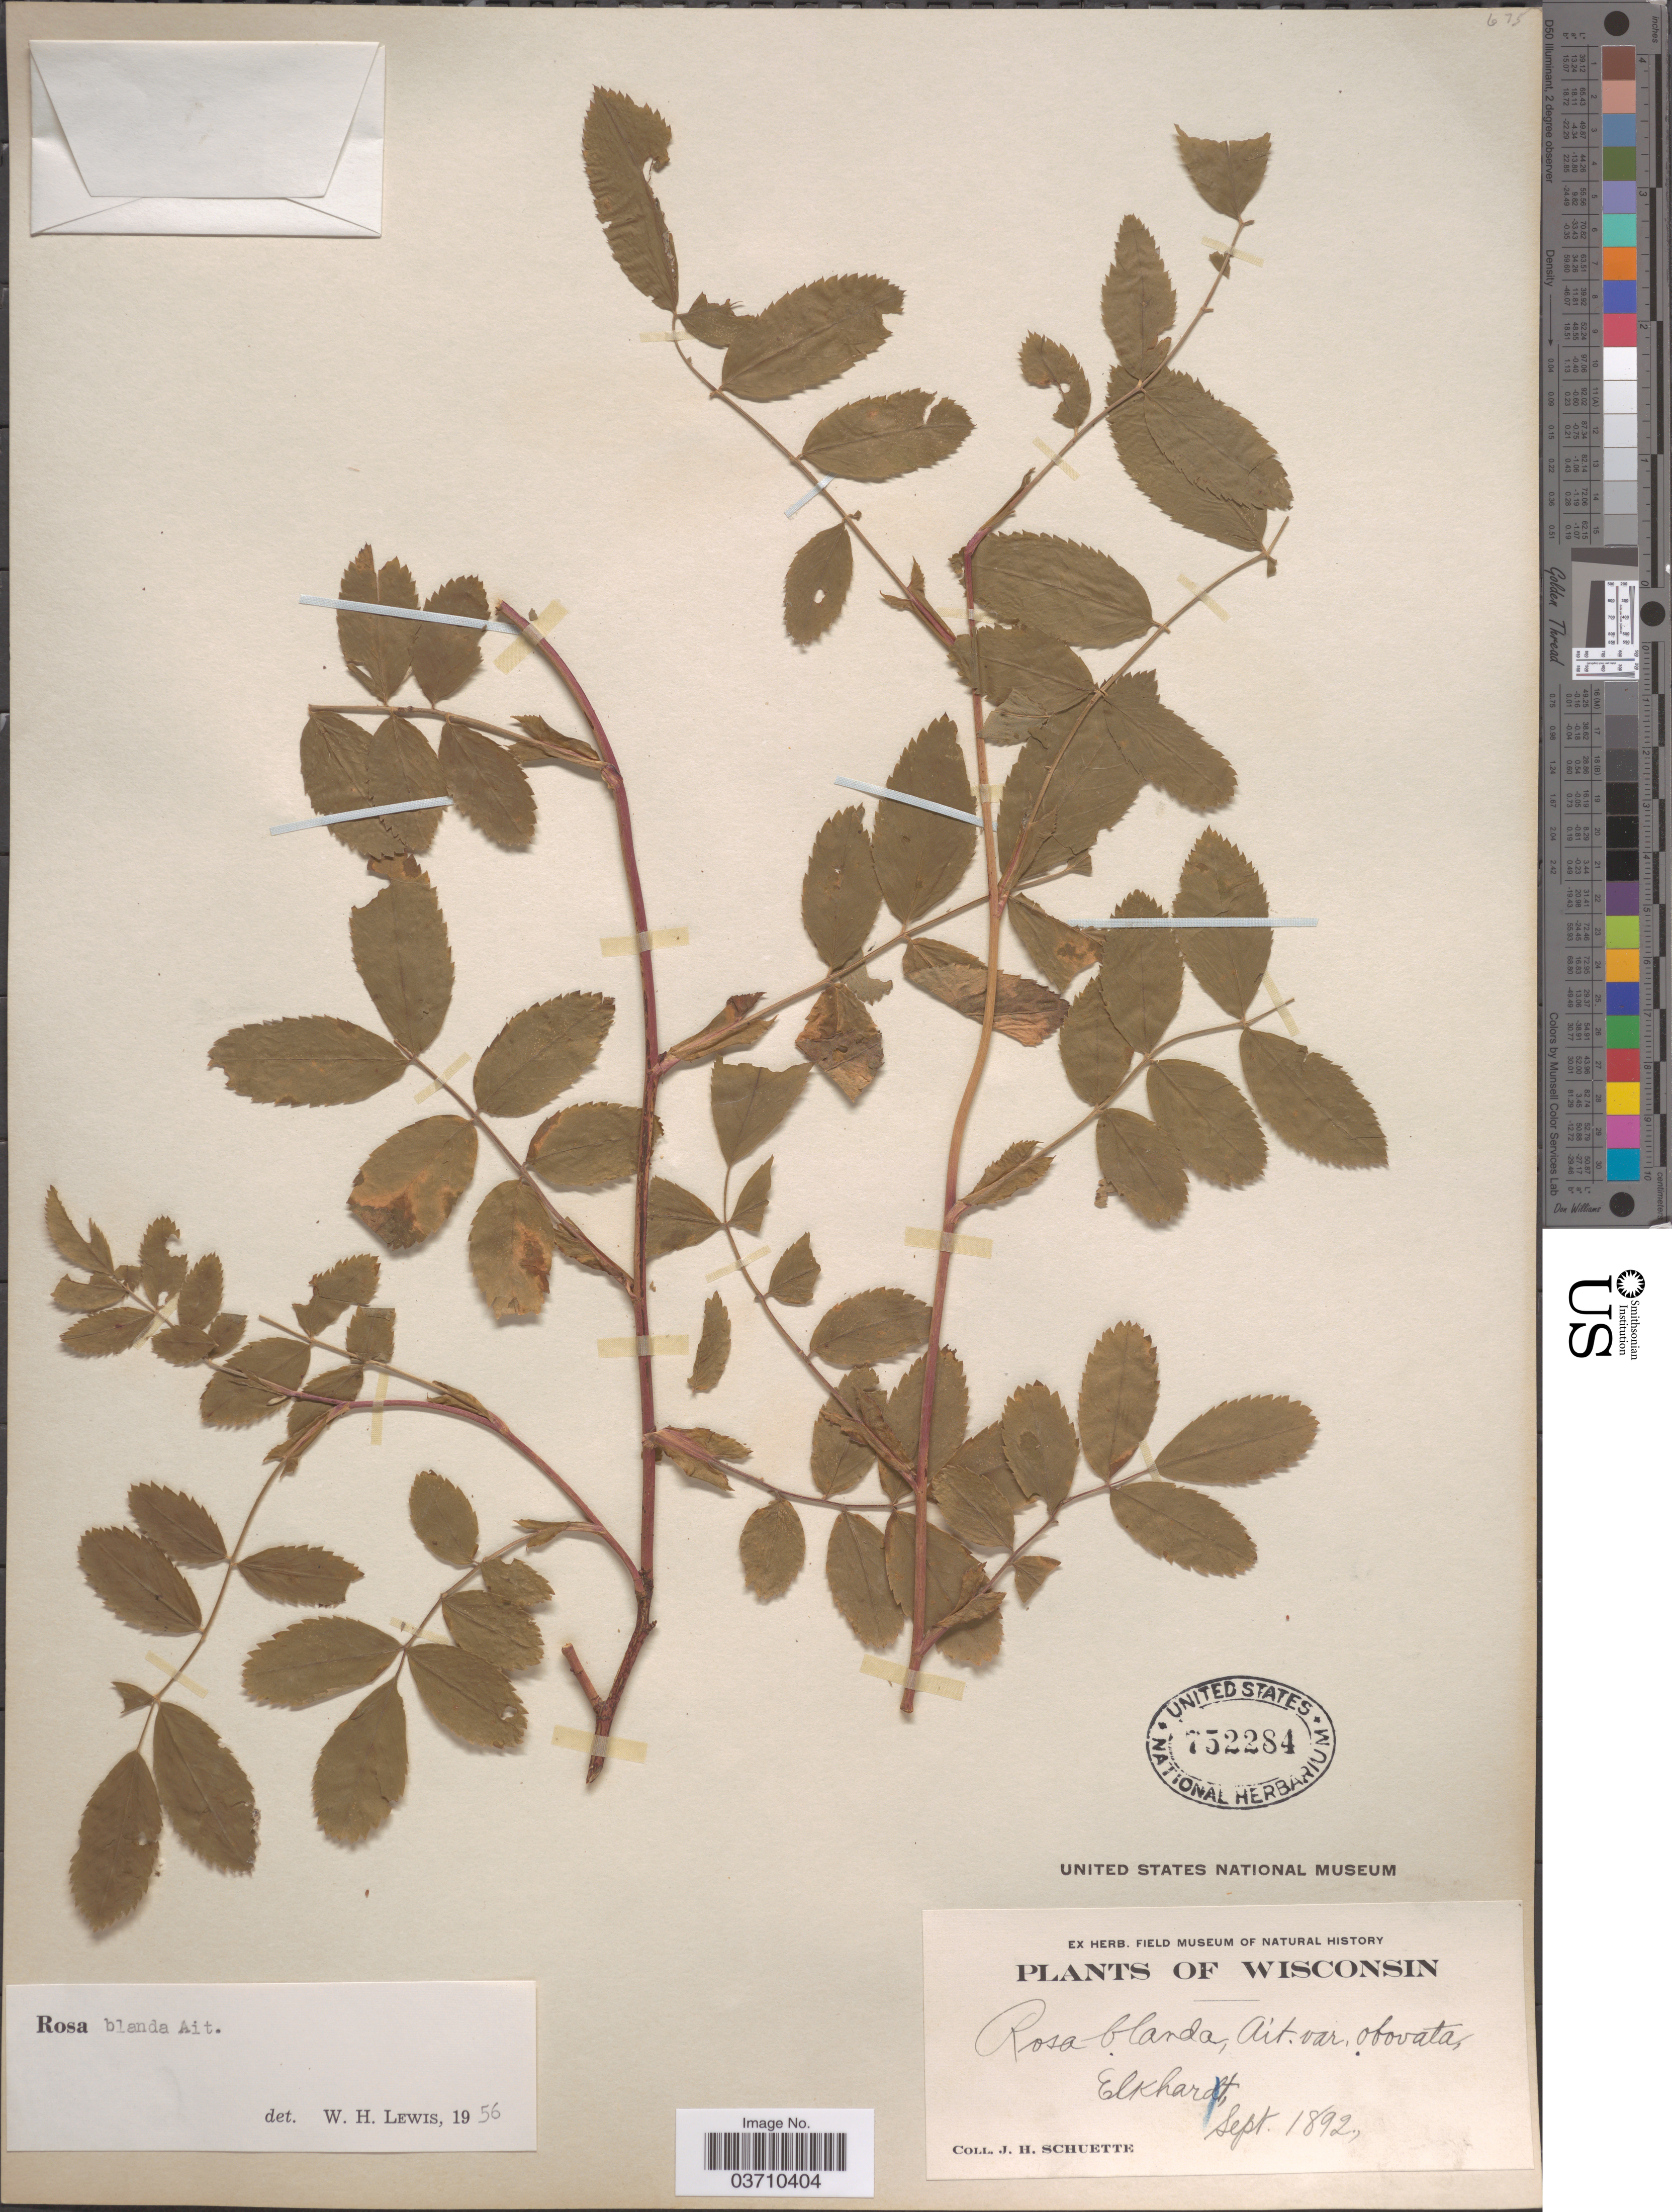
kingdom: Plantae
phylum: Tracheophyta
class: Magnoliopsida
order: Rosales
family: Rosaceae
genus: Rosa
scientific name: Rosa blanda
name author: Aiton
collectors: J. H. Schuette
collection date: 1892-09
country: United States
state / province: Wisconsin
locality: Elkhardt.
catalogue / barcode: US 752284